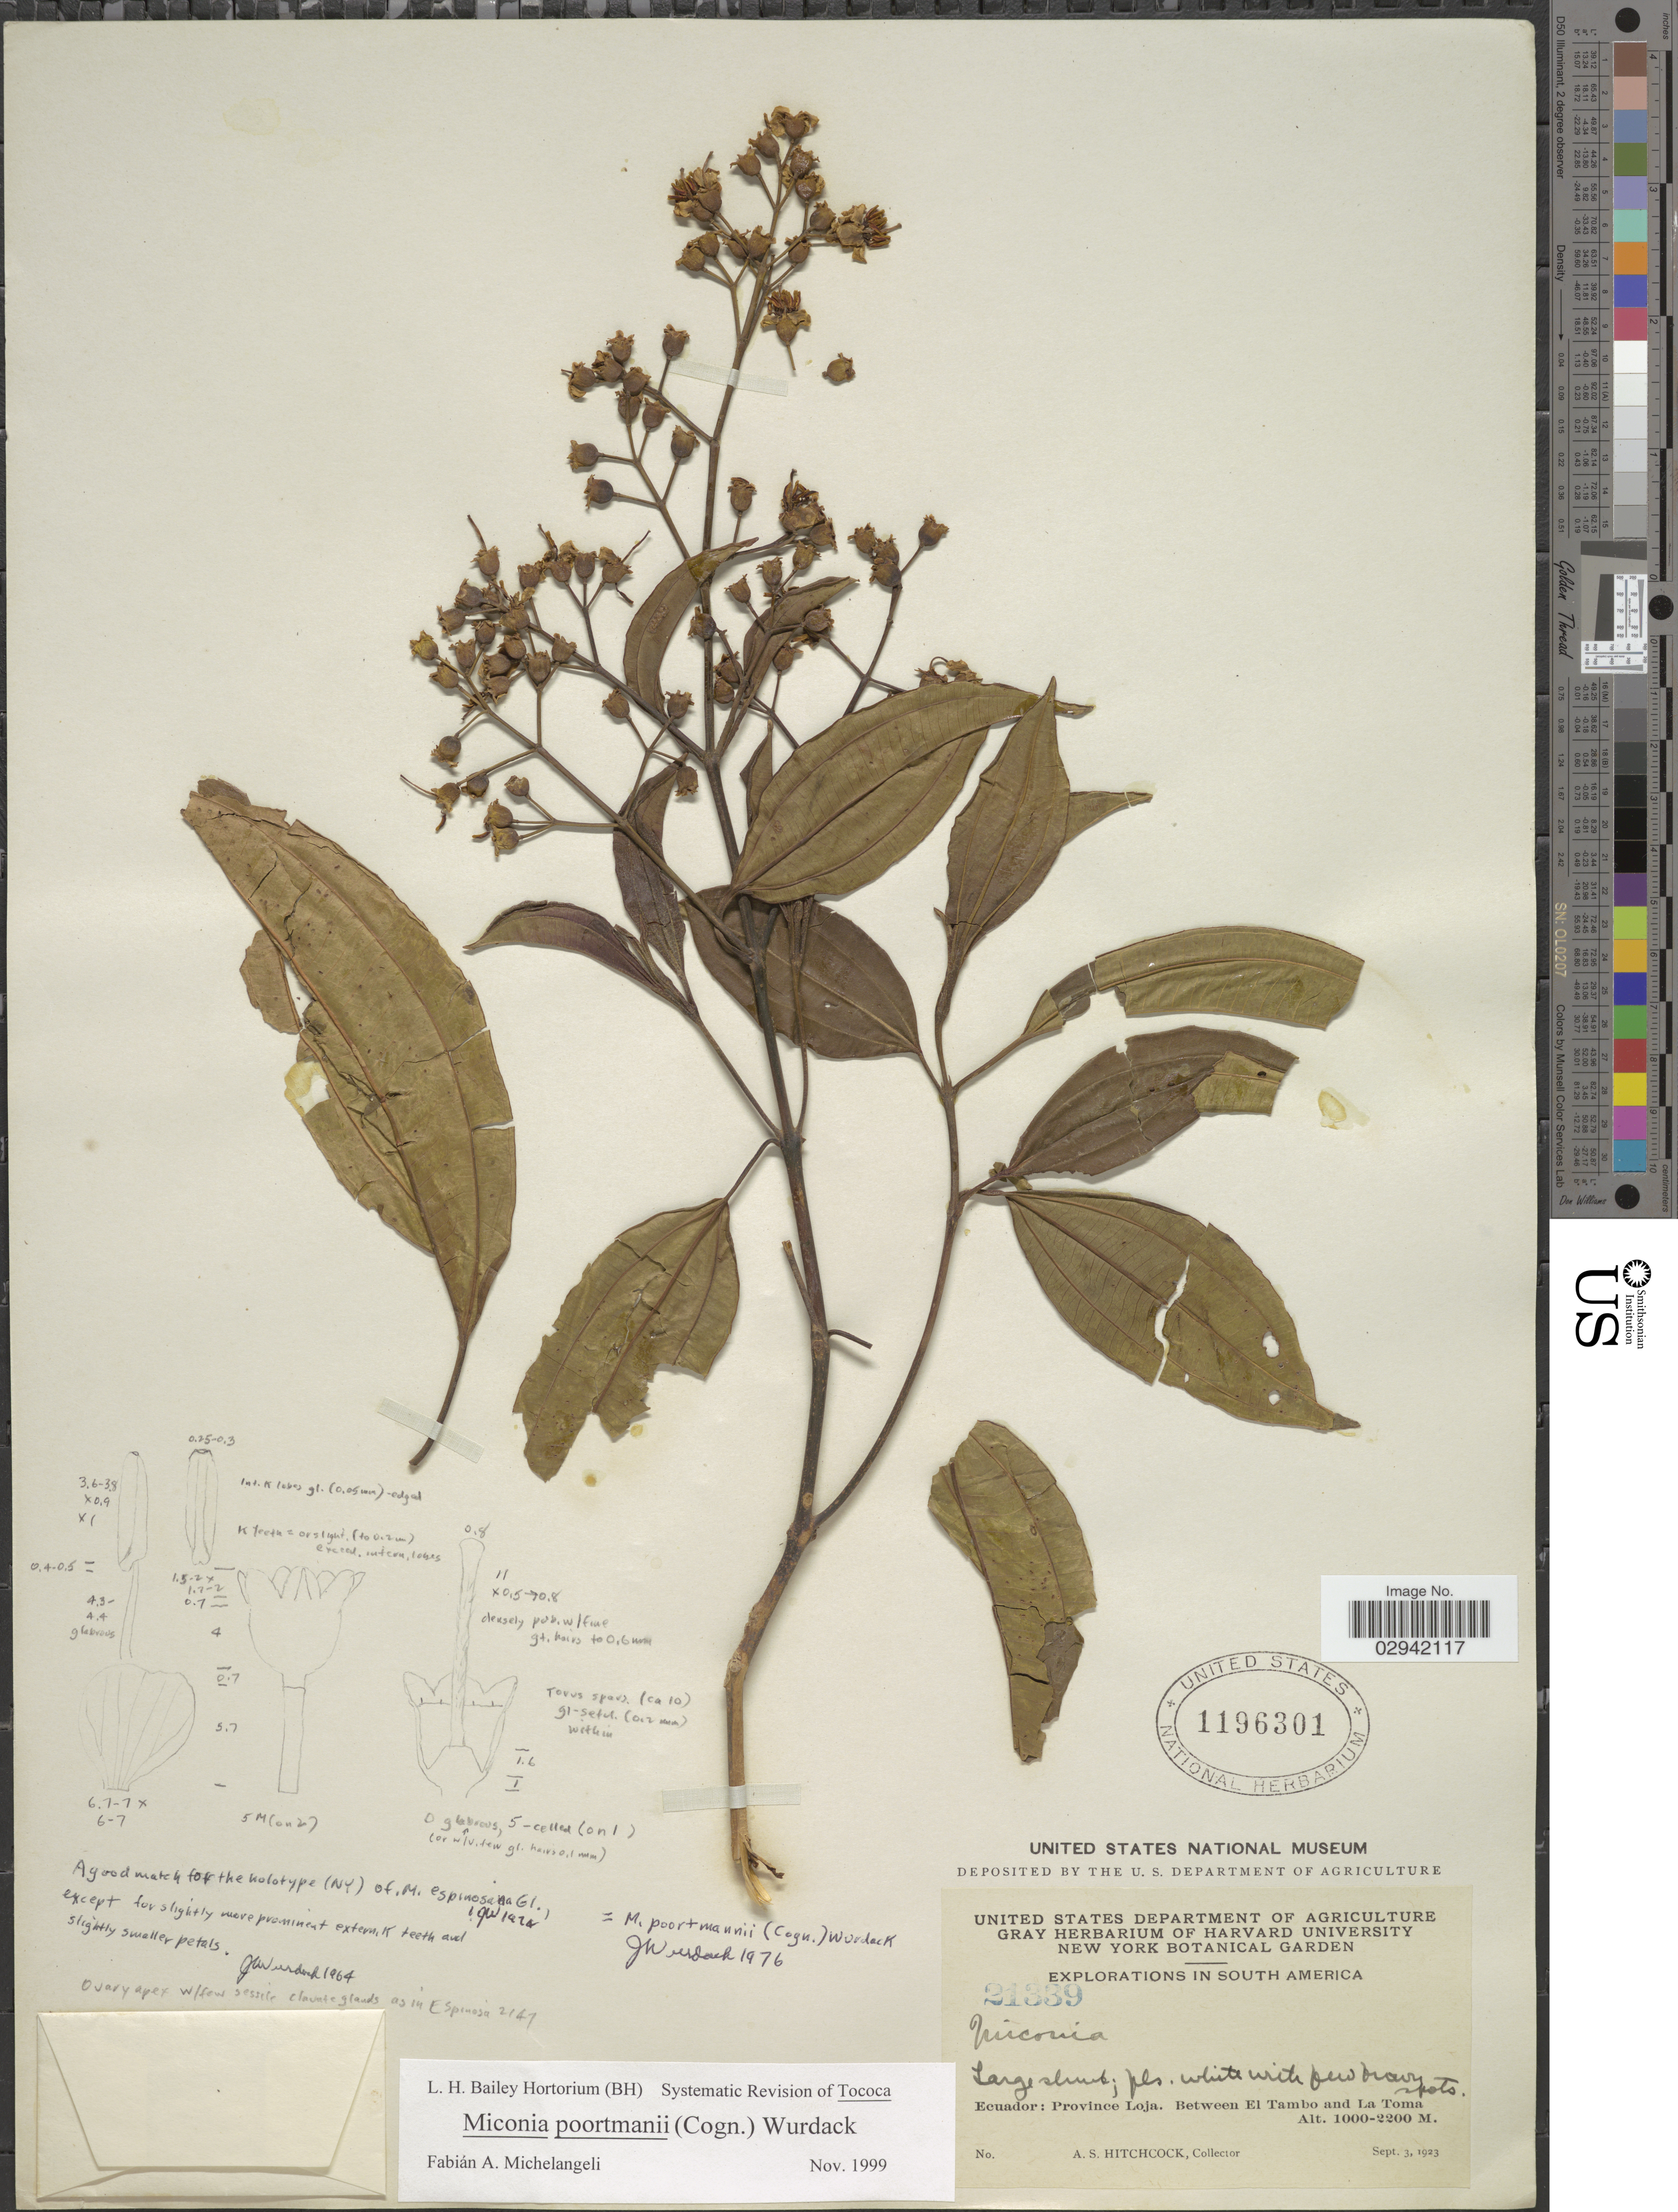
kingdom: Plantae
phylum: Tracheophyta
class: Magnoliopsida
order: Myrtales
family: Melastomataceae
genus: Miconia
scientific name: Miconia poortmannii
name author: (Cogn.) Wurdack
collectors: A. S. Hitchcock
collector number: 21339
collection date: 1923-09-03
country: Ecuador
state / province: Loja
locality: Between El Tambo and La Toma.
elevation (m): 1000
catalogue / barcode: US 1196301